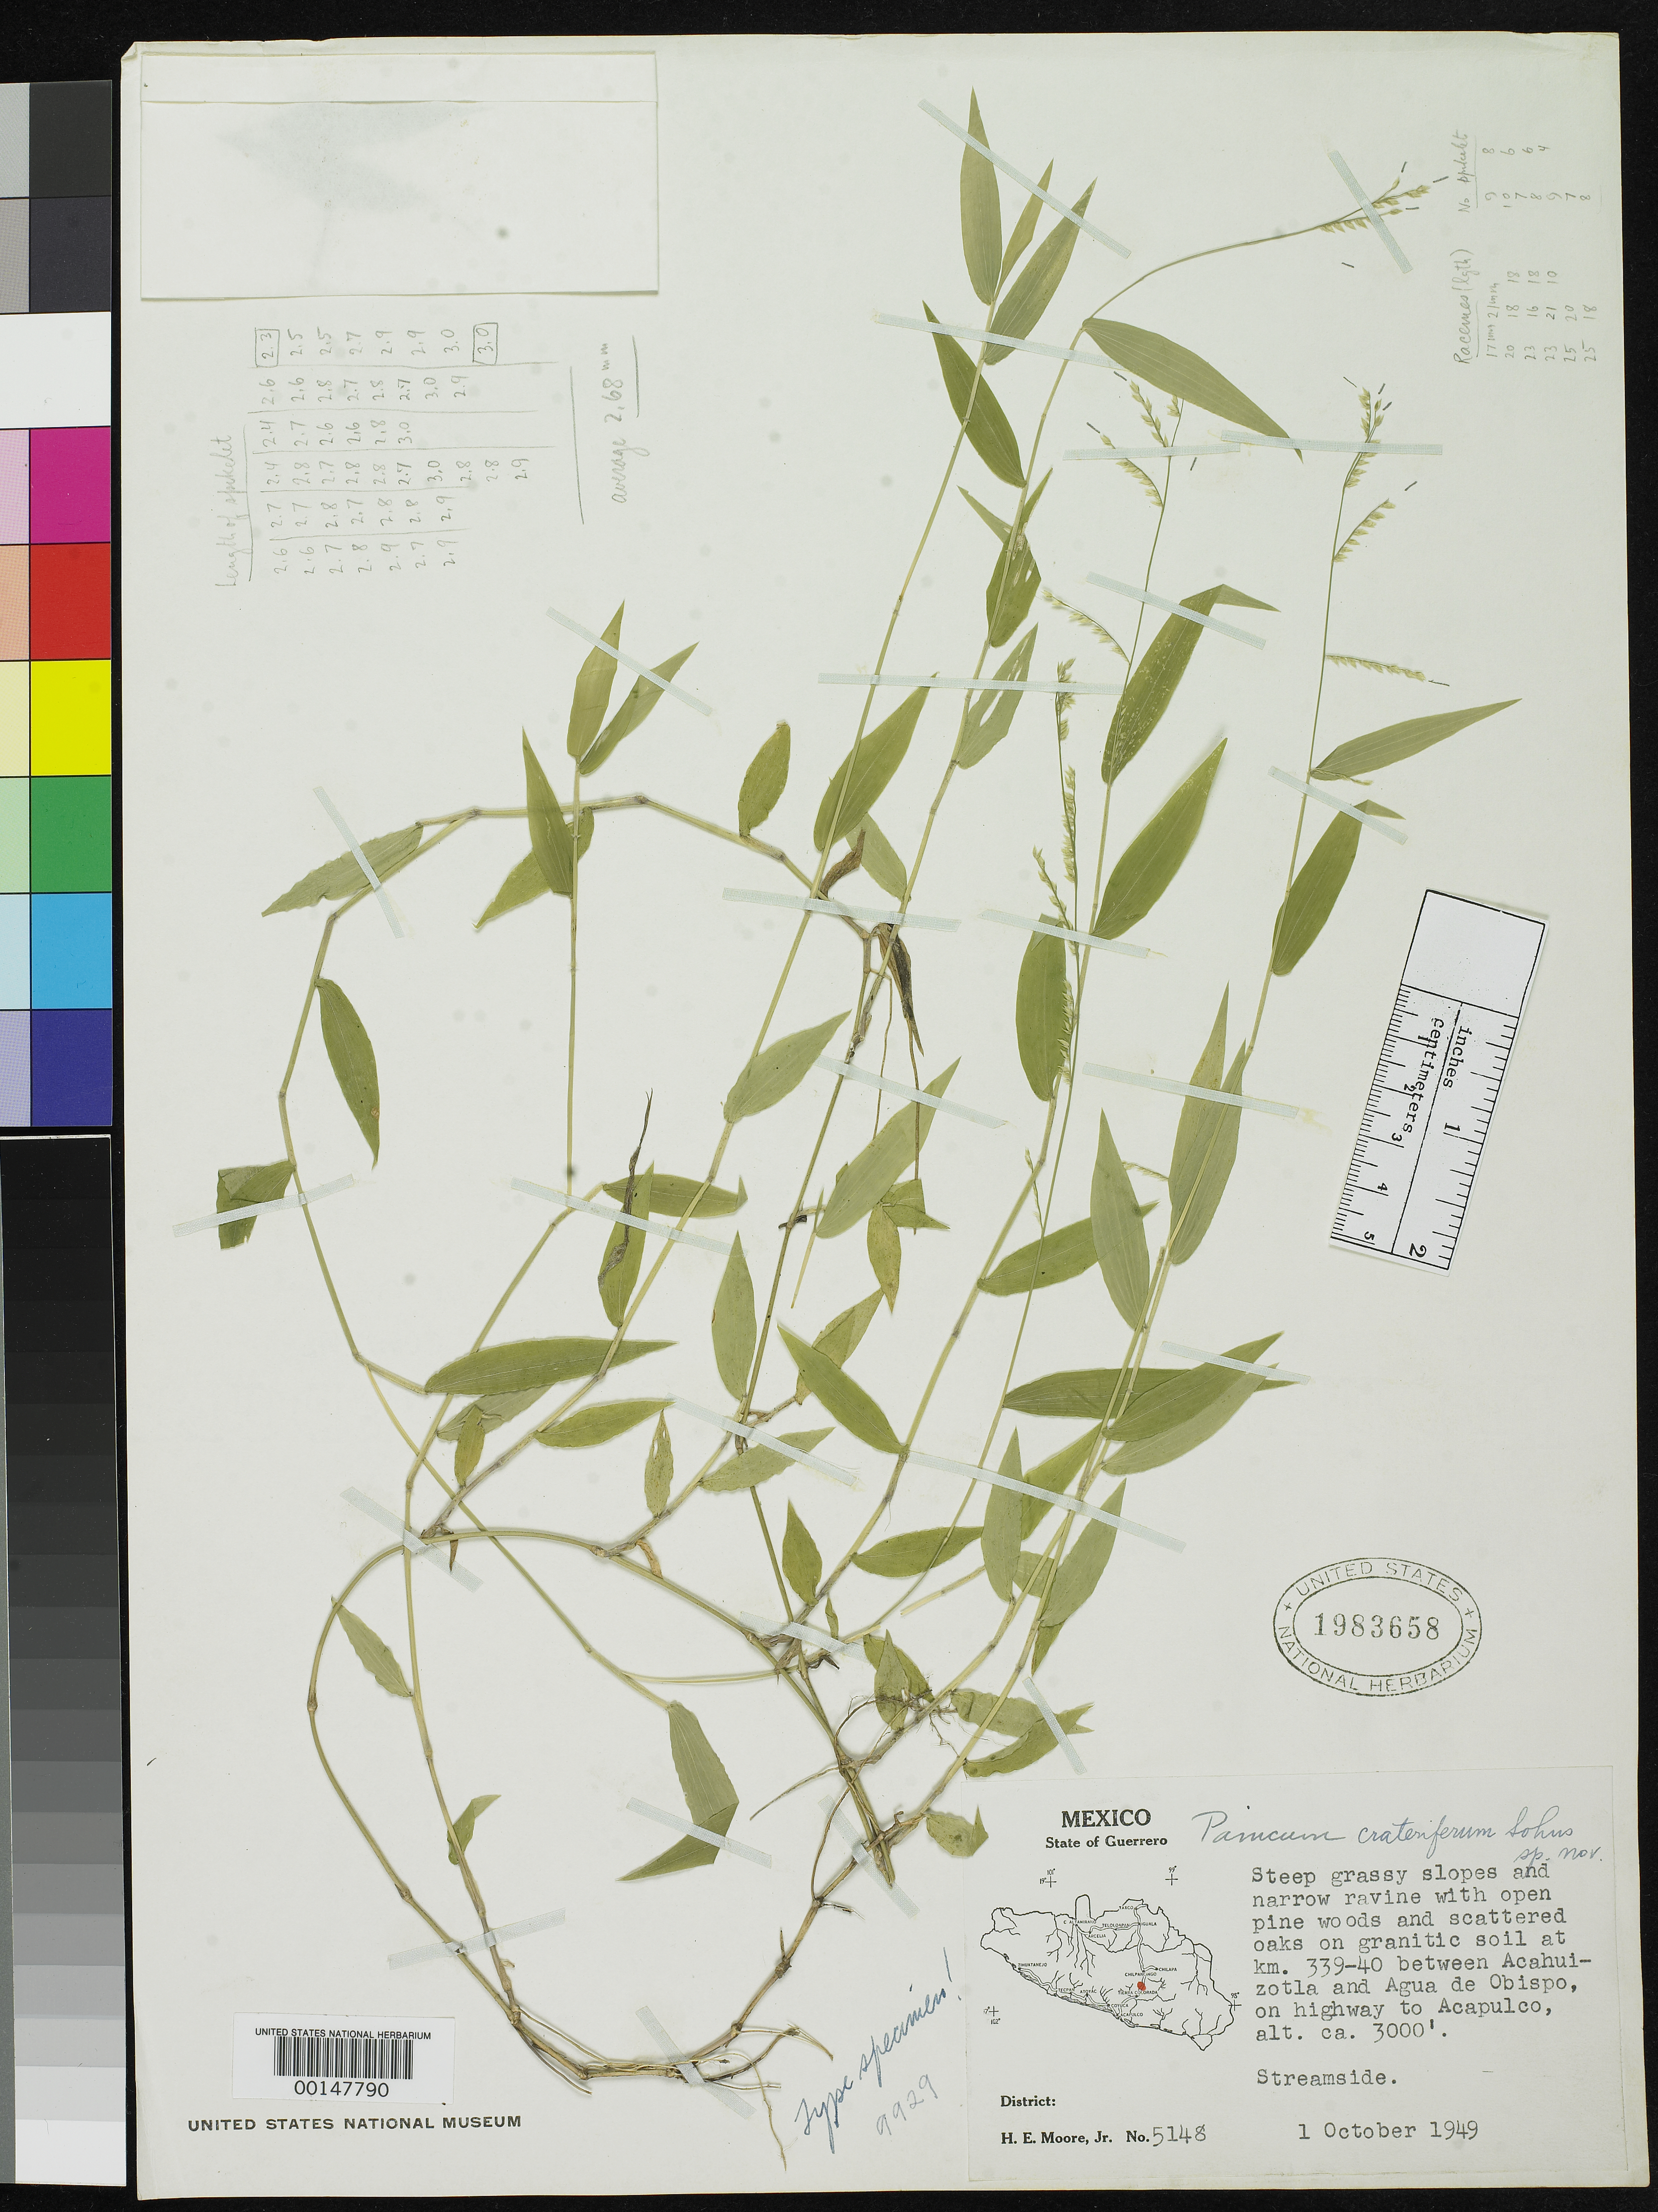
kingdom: Plantae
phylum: Tracheophyta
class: Liliopsida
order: Poales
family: Poaceae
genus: Panicum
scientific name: Panicum crateriferum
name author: Sohns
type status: Holotype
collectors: H. E. Moore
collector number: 5148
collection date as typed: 01 Oct 1949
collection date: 1949-10-01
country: Mexico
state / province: Guerrero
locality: Between Acahuizotla and Aqua de Obispo to Acapulco.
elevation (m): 914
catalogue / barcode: US 1983658